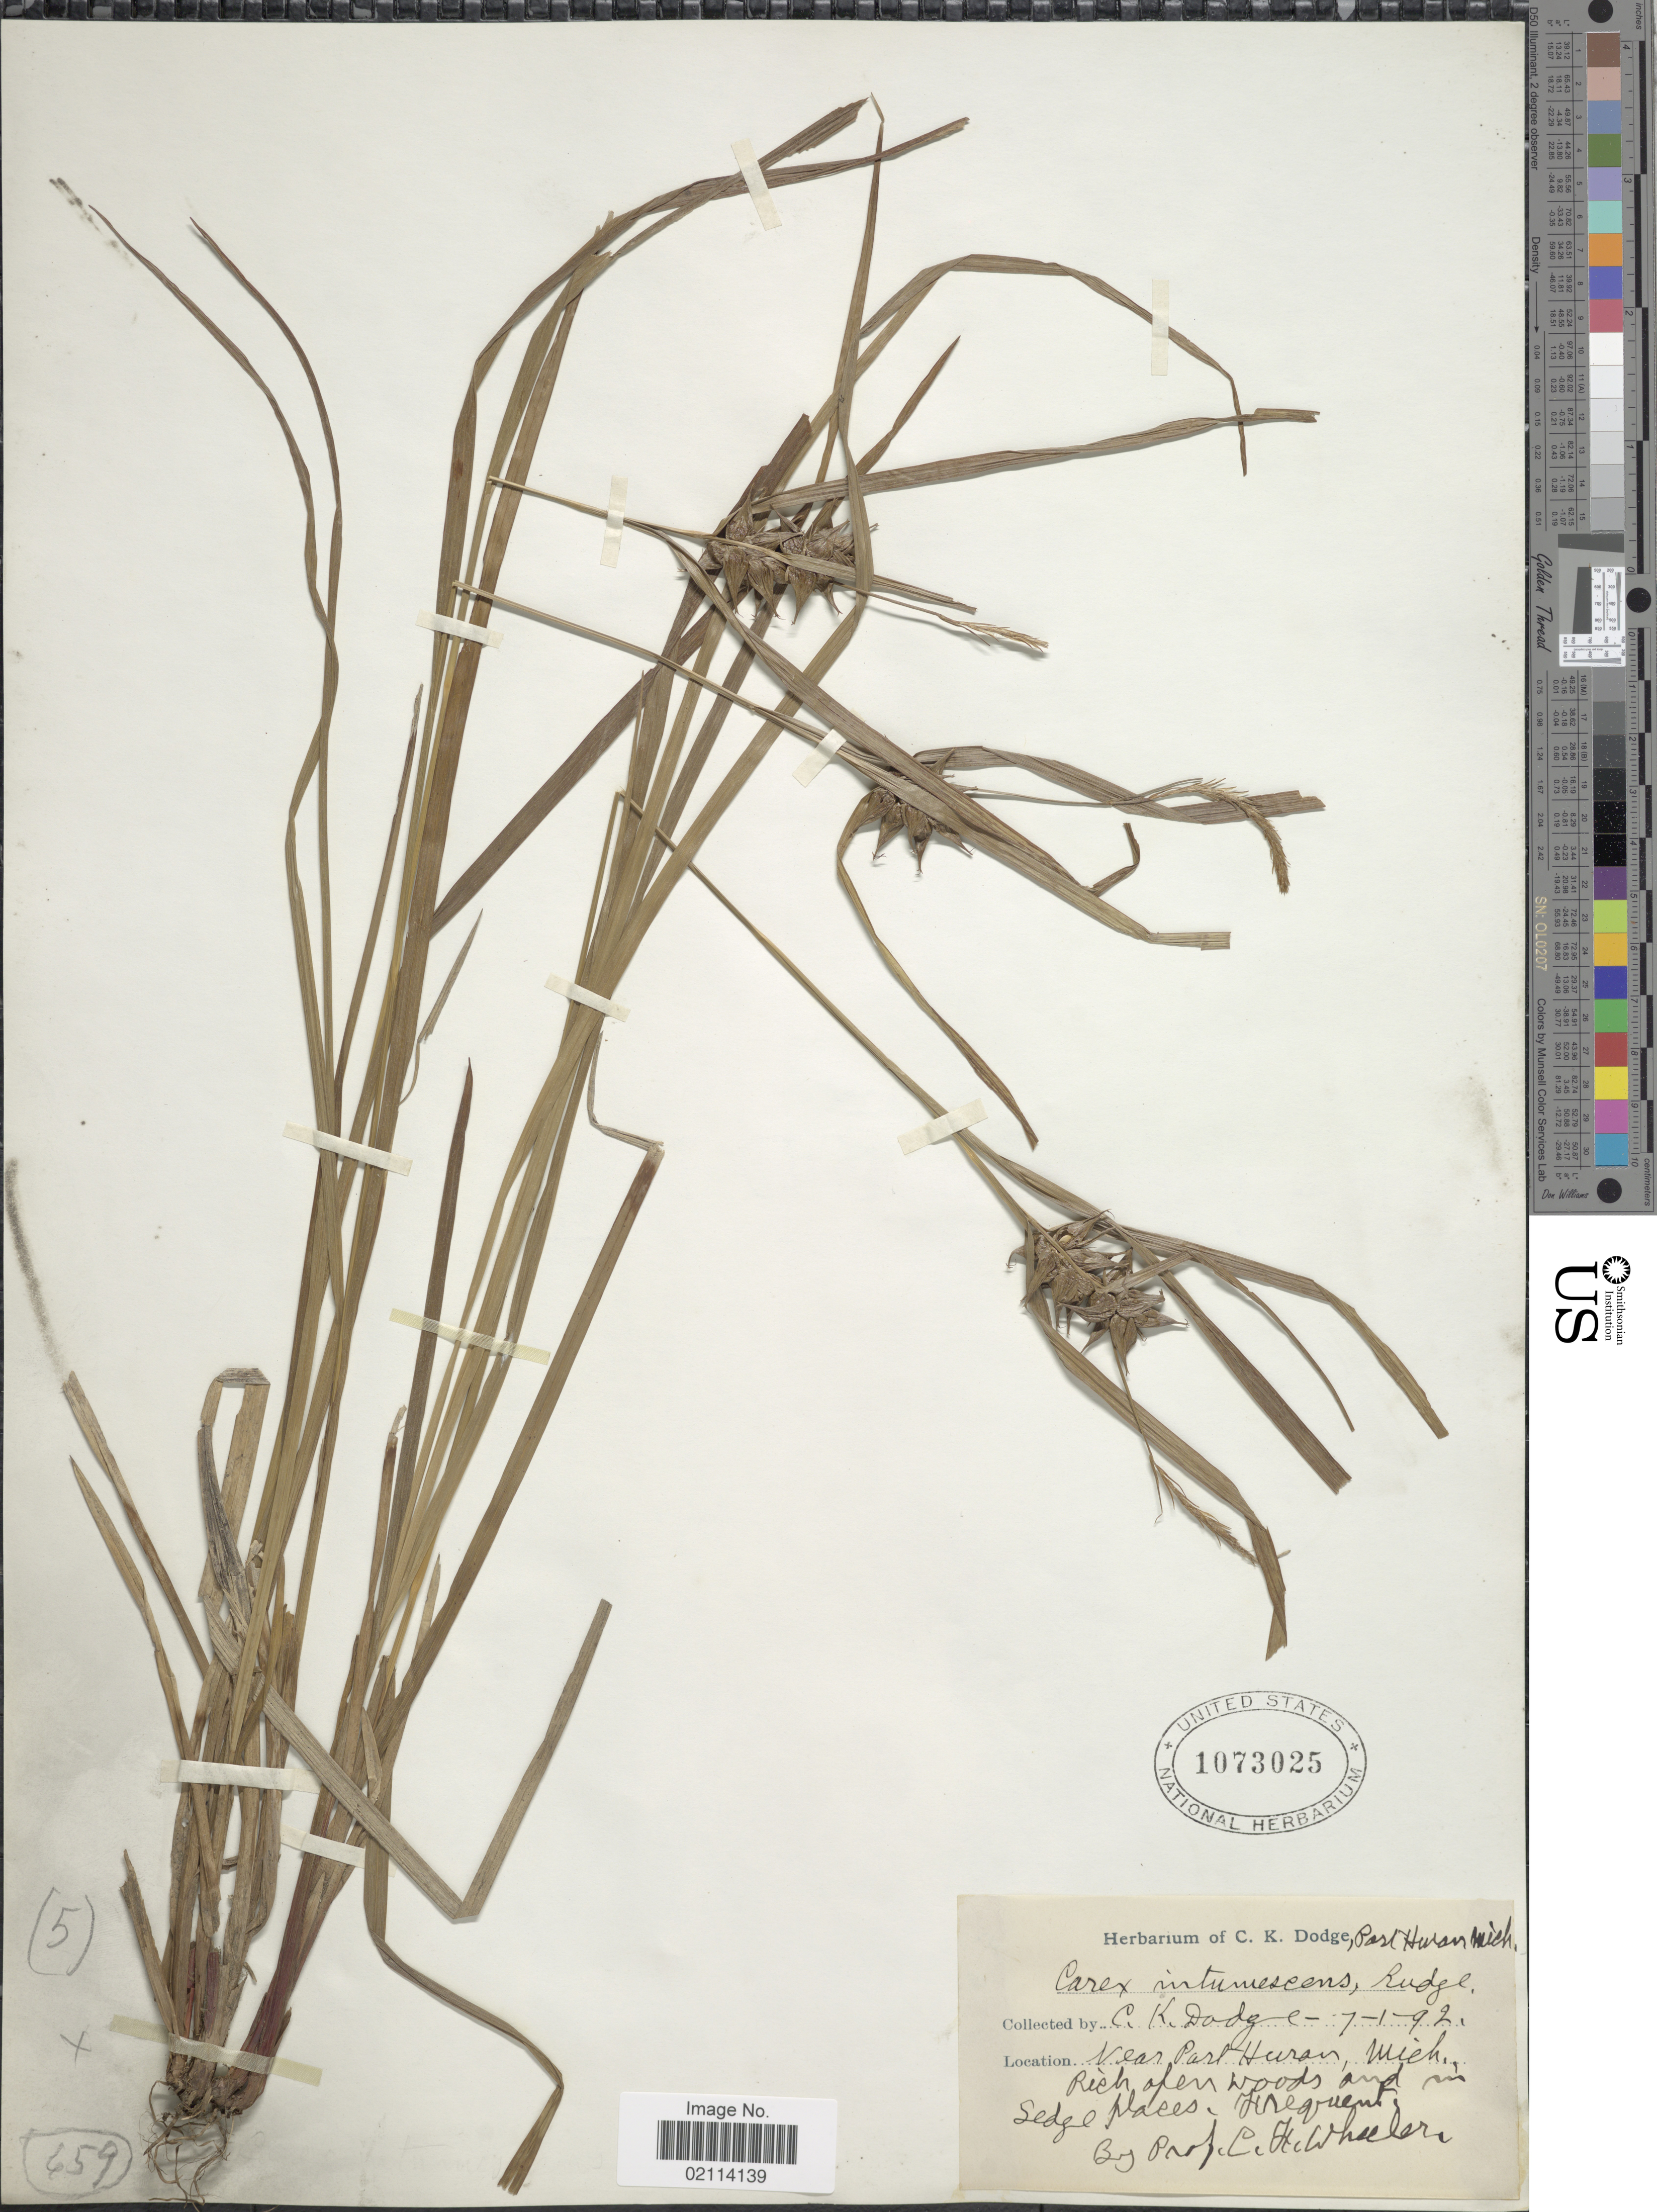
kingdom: Plantae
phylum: Tracheophyta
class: Liliopsida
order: Poales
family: Cyperaceae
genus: Carex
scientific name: Carex intumescens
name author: Rudge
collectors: C. Dodge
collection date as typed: Transcribed d/m/y: 1/7/92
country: United States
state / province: Michigan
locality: Near Port Huron, rich open woods and in sedge places.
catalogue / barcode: US 1073025